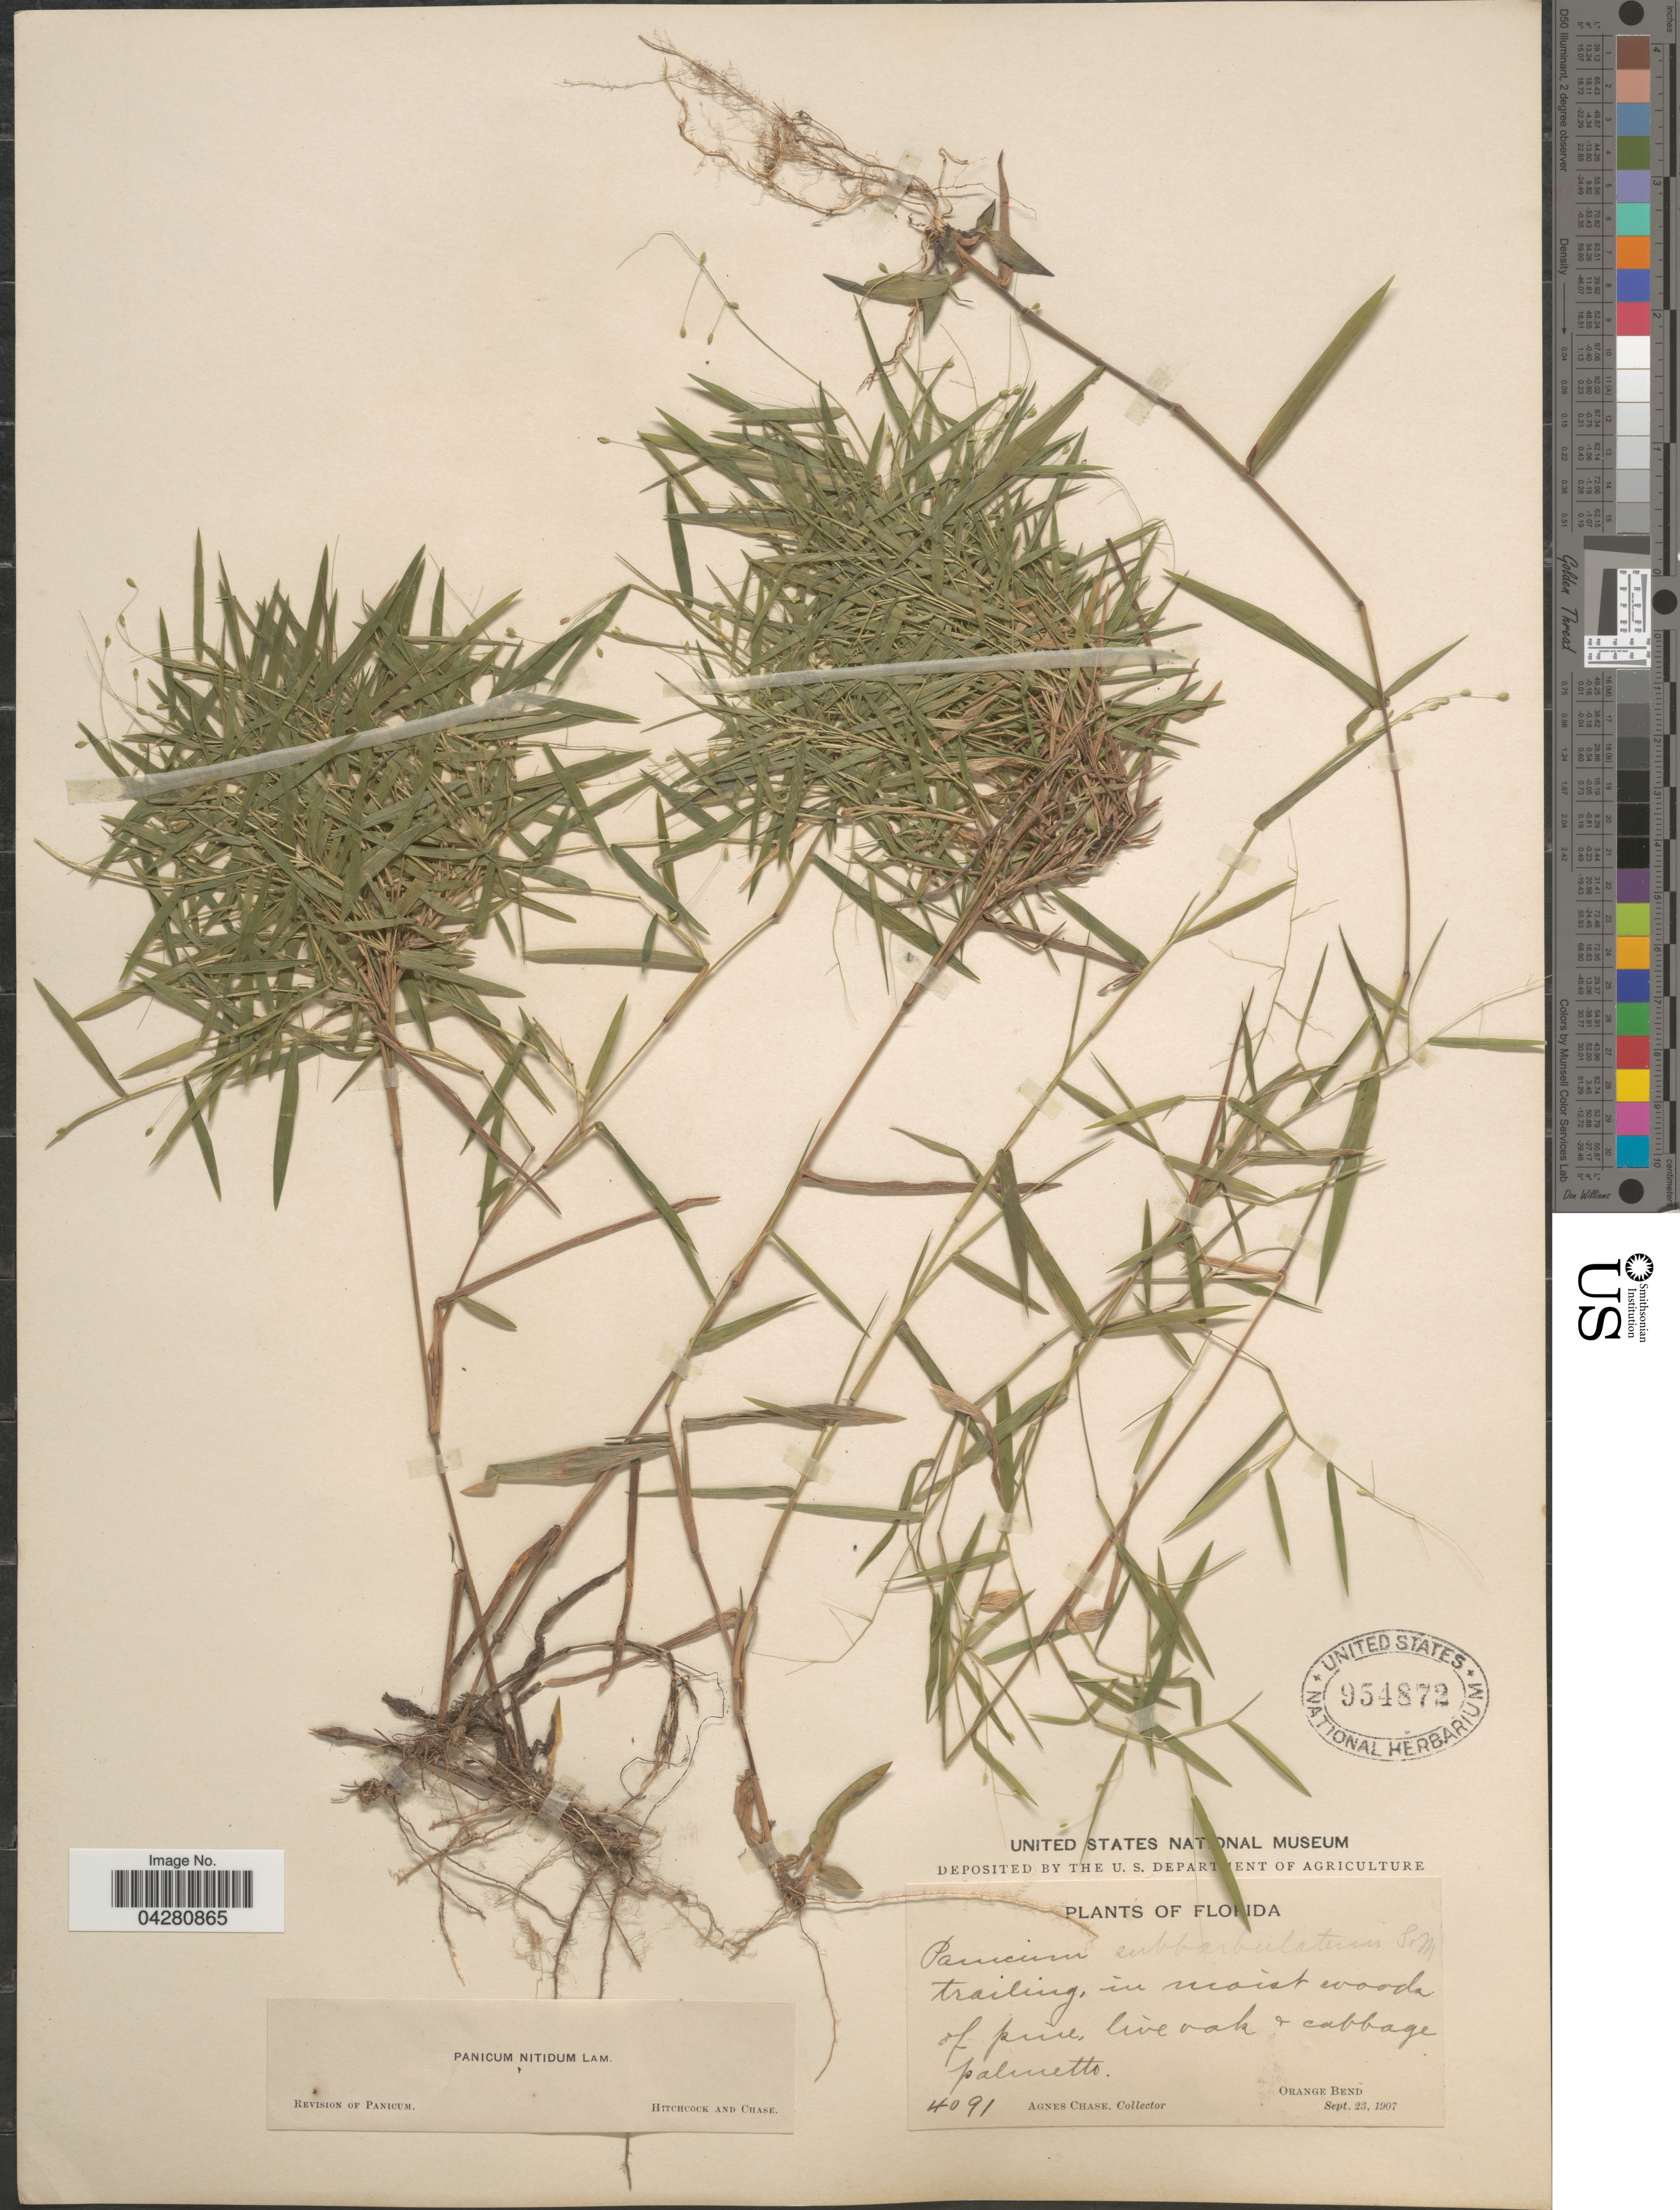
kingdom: Plantae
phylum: Tracheophyta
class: Liliopsida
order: Poales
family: Poaceae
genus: Dichanthelium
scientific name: Dichanthelium dichotomum var. dichotomum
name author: (L.) Gould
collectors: A. Chase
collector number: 4091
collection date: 1907-09-23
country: United States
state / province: Florida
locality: Trailing, in moist woods of pine, live oak & cabbage palmetto. Orange Bend.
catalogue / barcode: US 954872